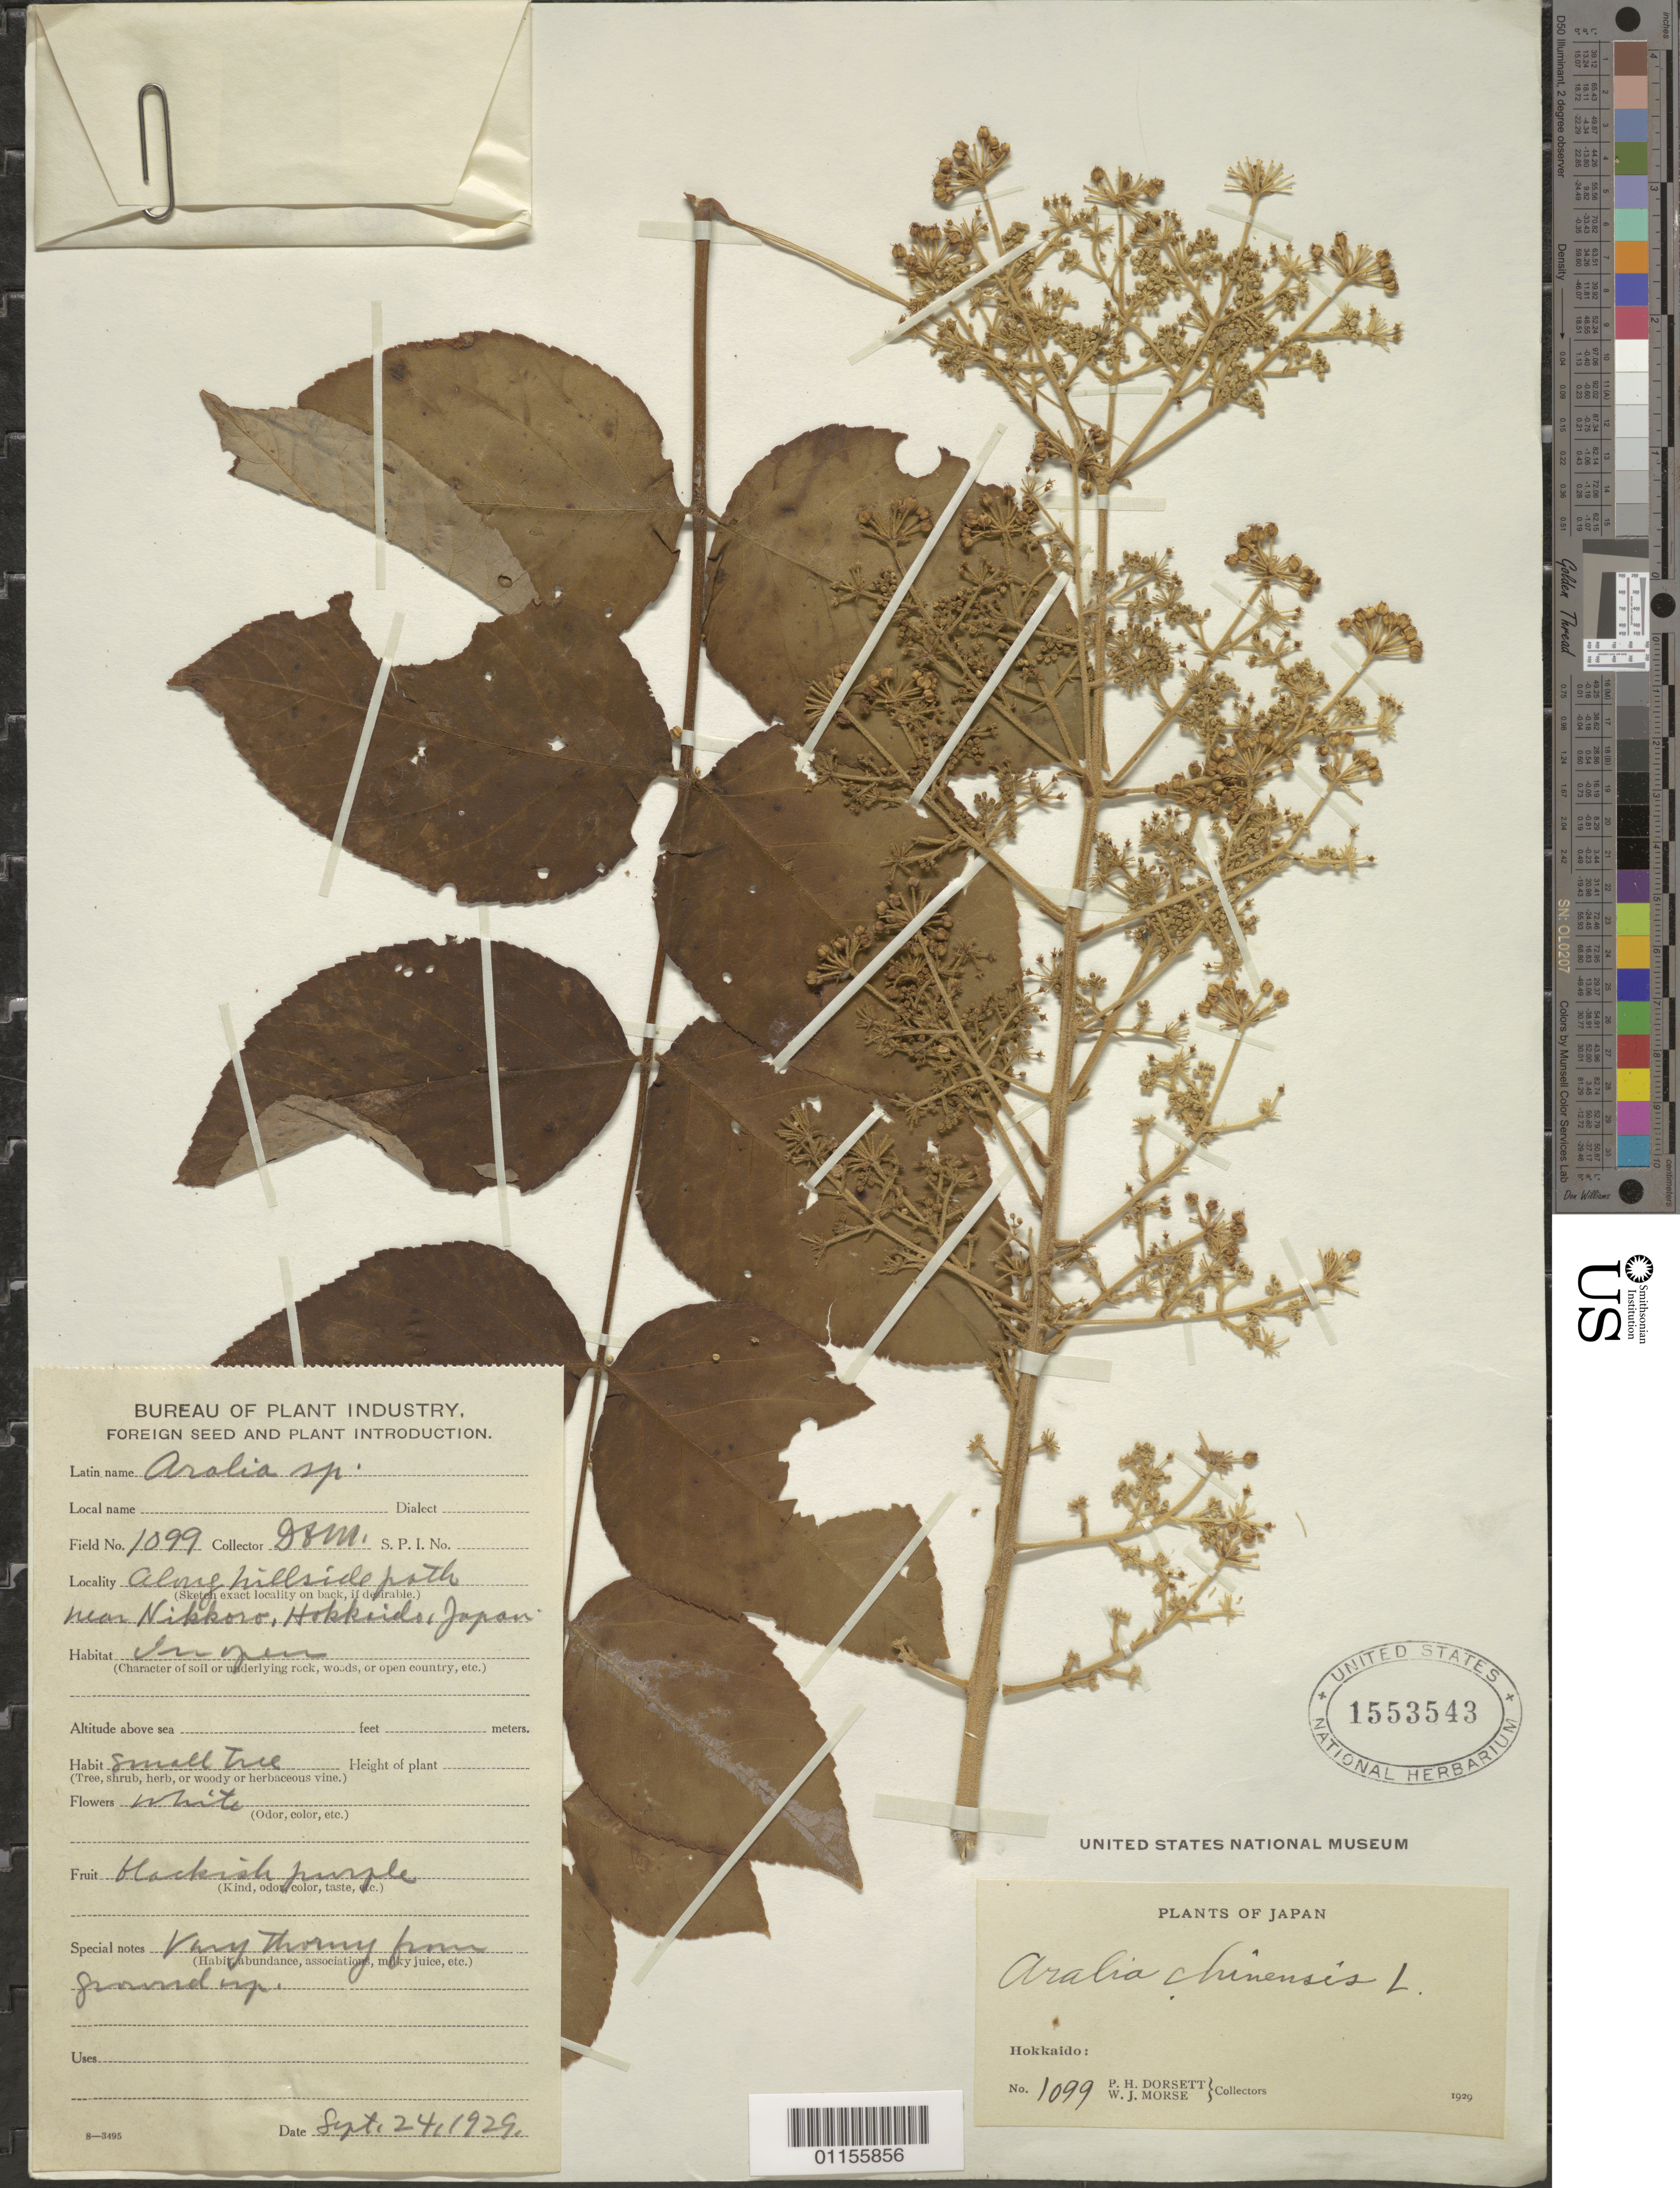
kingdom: Plantae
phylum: Tracheophyta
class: Magnoliopsida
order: Apiales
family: Araliaceae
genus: Aralia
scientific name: Aralia chinensis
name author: L.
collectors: P. H. Dorsett & W. J. Morse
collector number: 1099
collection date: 1929-09-24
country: Japan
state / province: Hokkaido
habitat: Small tree. Along hillside.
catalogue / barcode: US 1553543